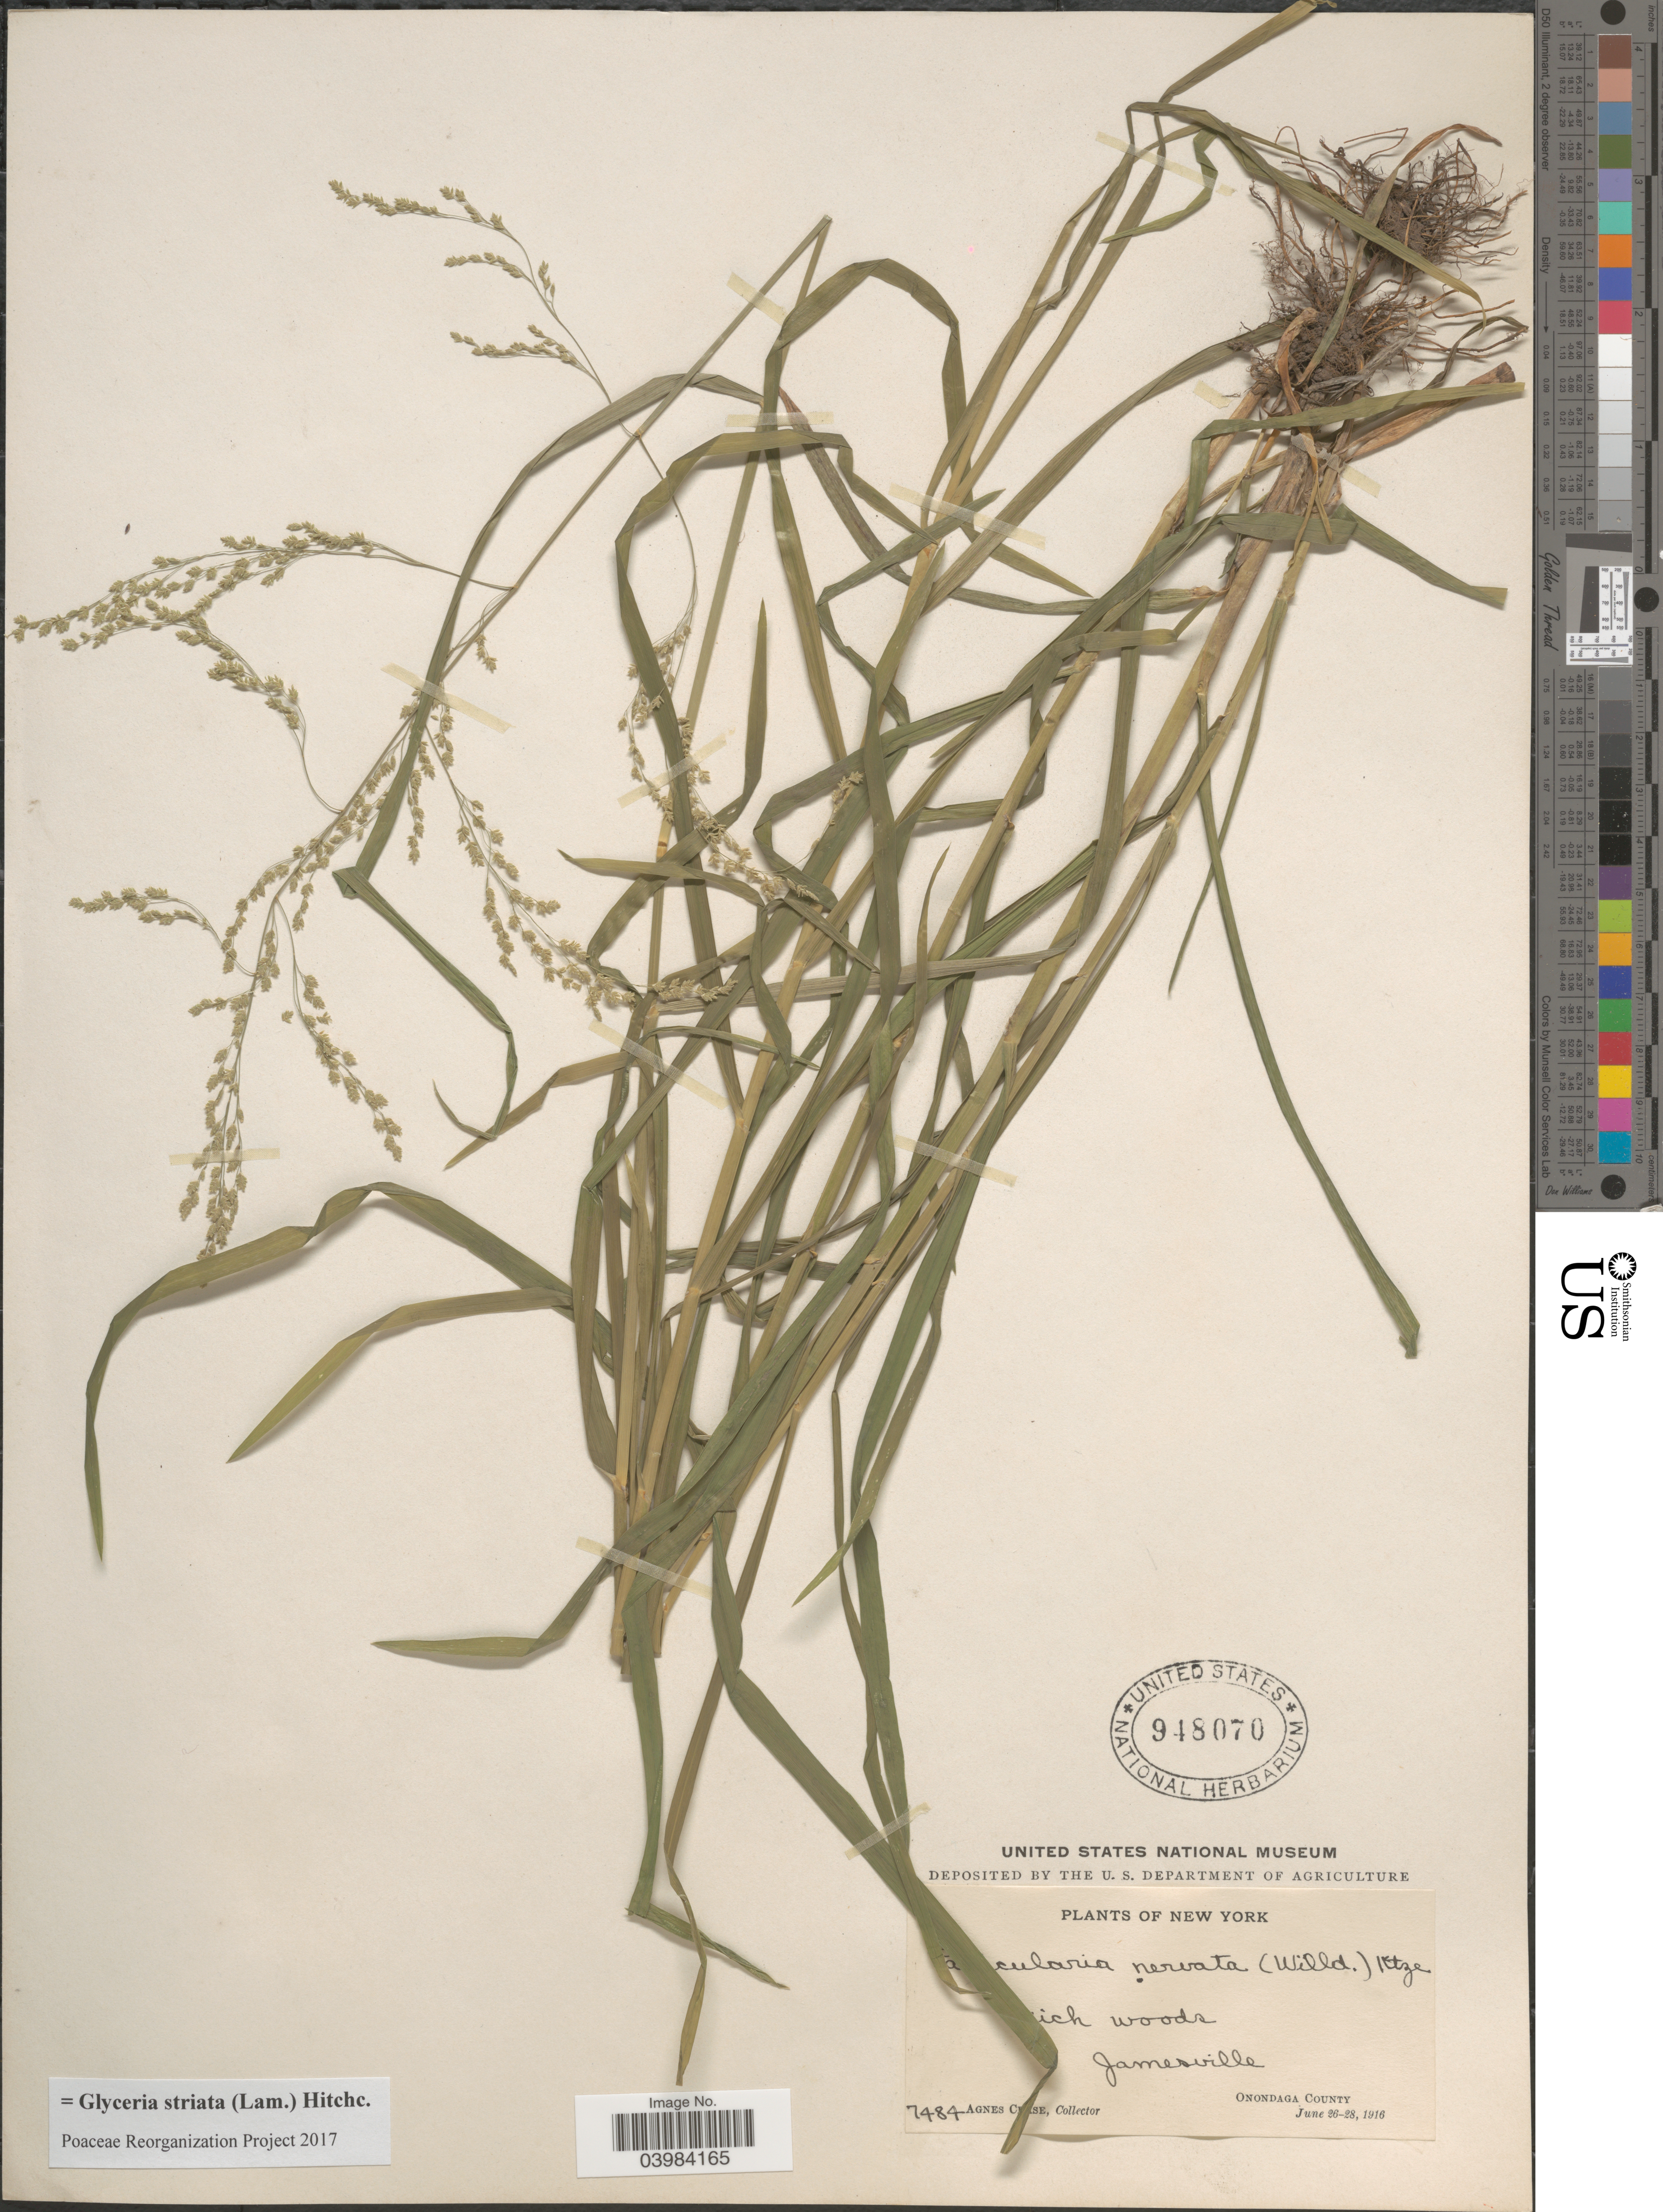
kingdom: Plantae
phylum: Tracheophyta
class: Liliopsida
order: Poales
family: Poaceae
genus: Glyceria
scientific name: Glyceria striata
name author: (Lam.) Hitchc.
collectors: A. Chase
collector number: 7484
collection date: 1916-06-26/1916-06-28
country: United States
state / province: New York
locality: Jamesville. Onondaga County.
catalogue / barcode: US 948070